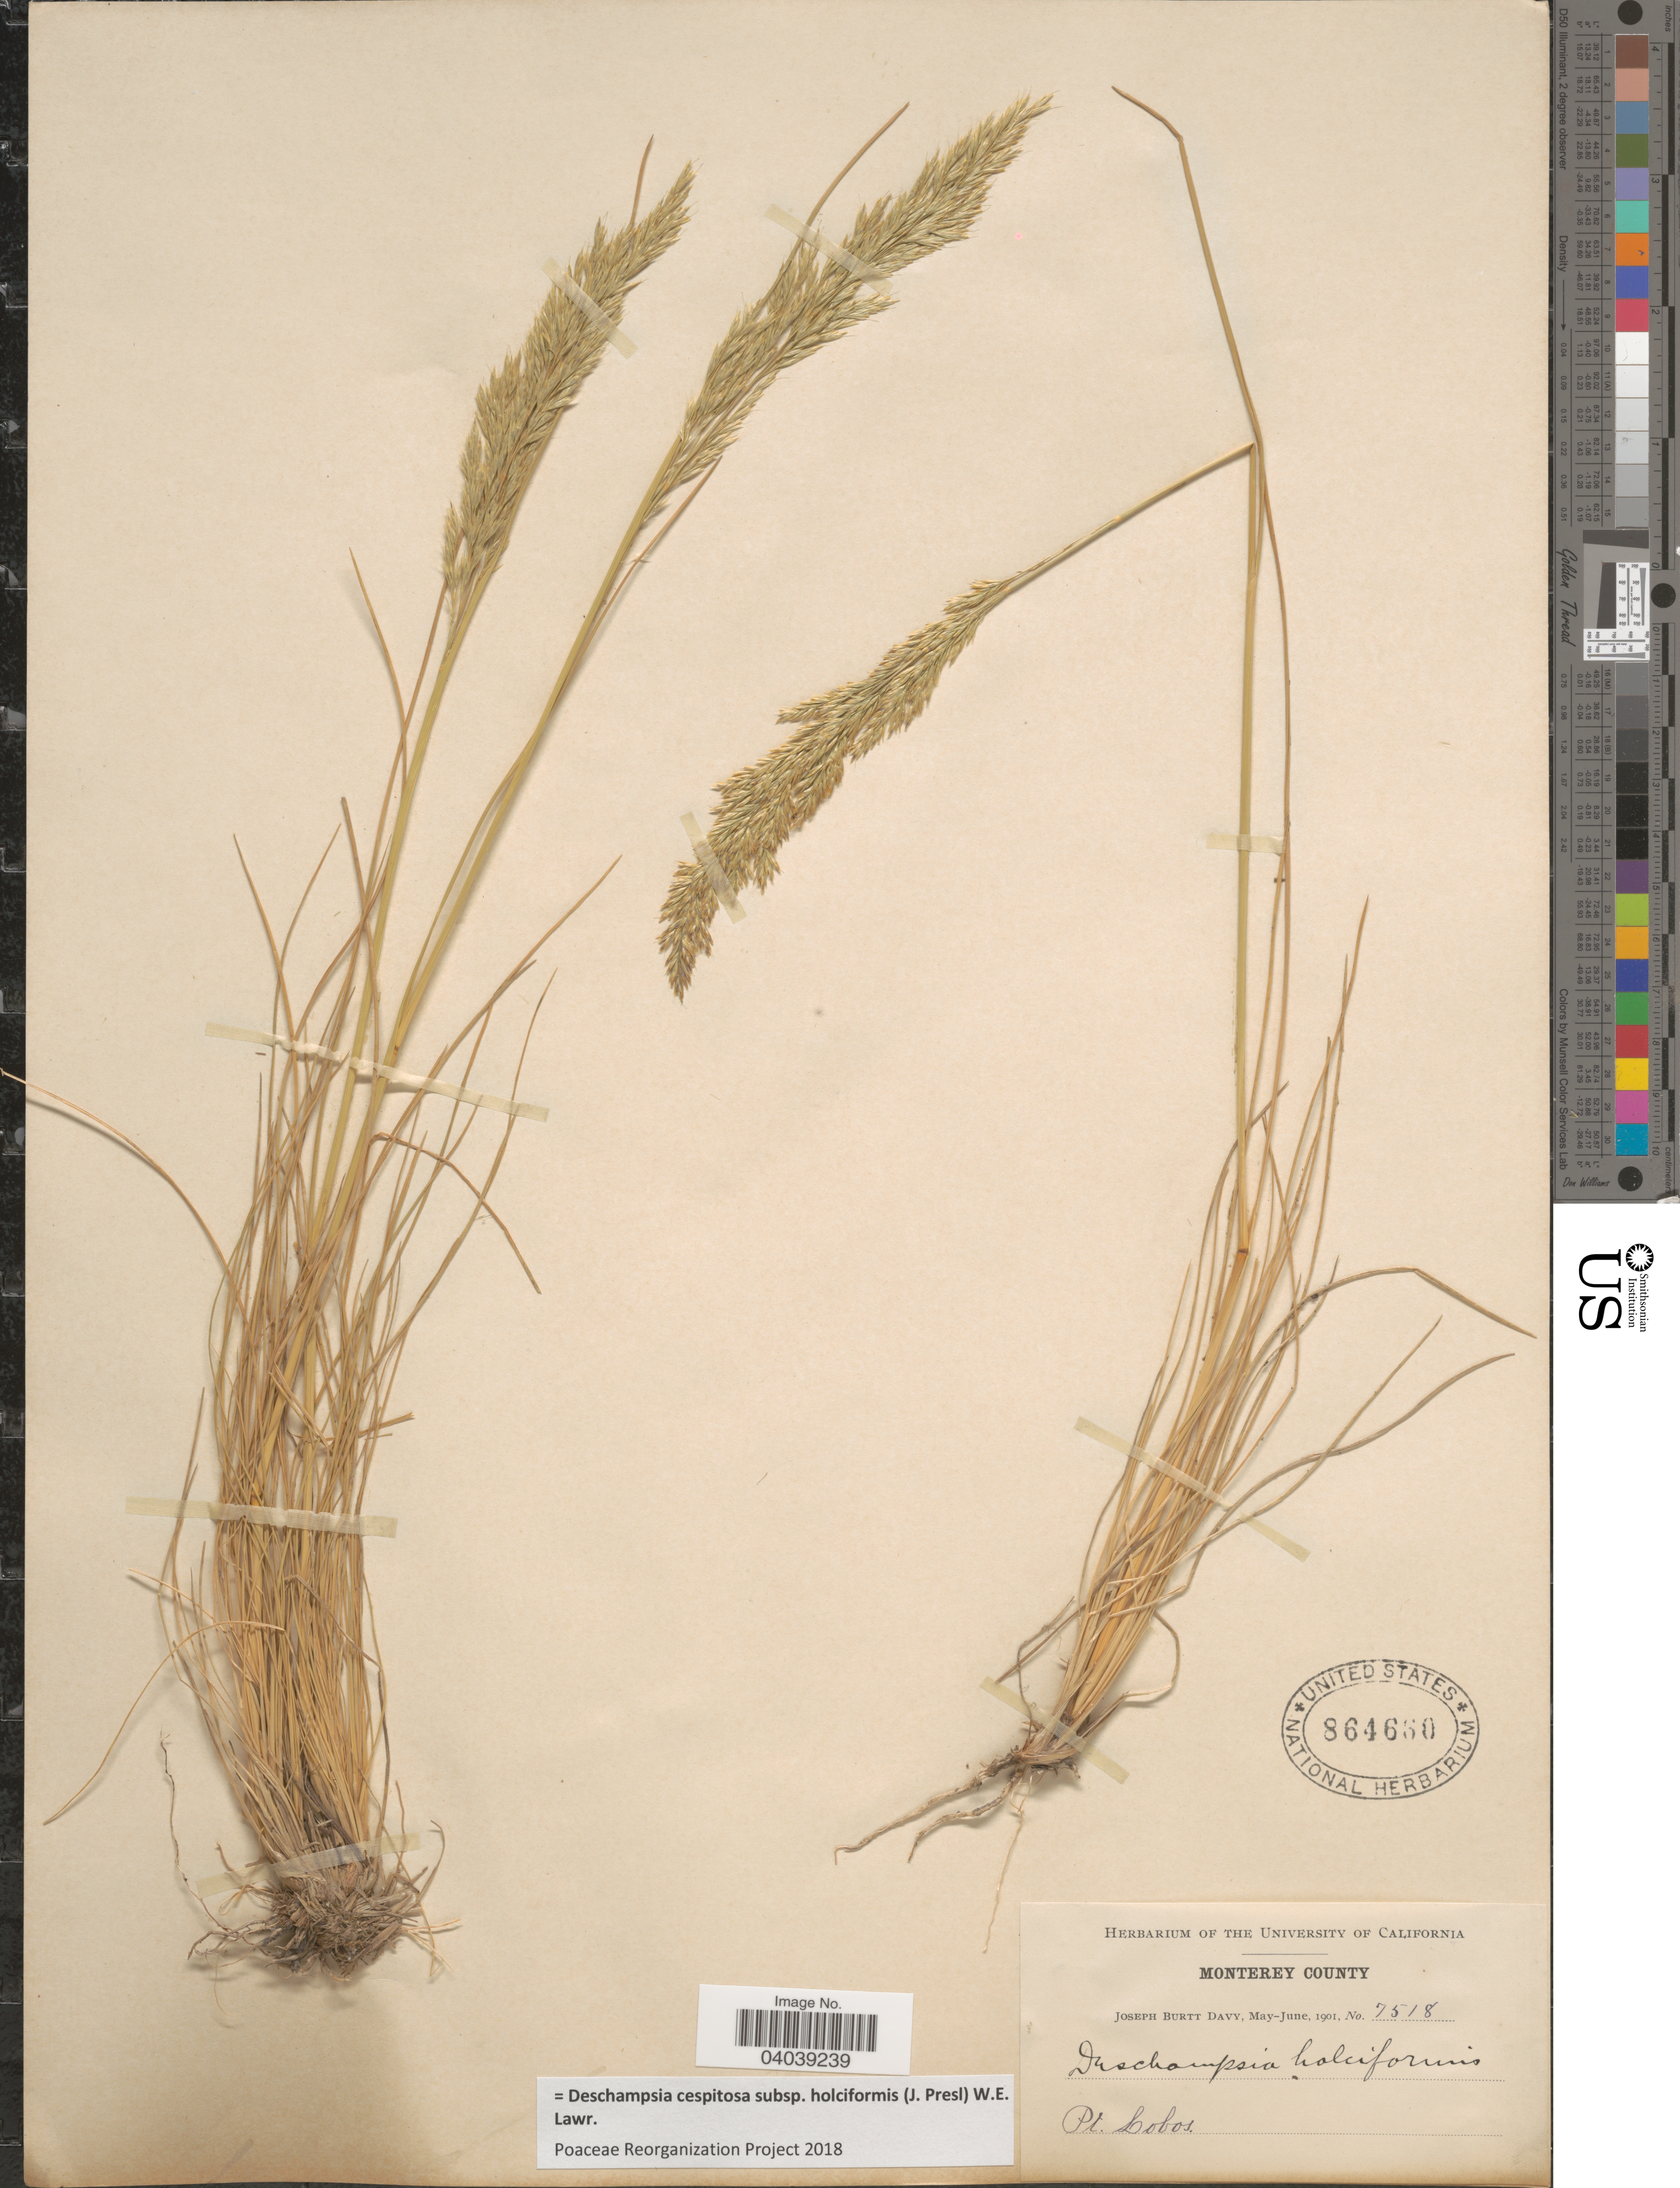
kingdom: Plantae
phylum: Tracheophyta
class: Liliopsida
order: Poales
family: Poaceae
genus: Deschampsia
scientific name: Deschampsia cespitosa subsp. holciformis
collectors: J. Burtt Davy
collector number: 7518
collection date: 1901-05/1901-06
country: United States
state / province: California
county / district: Monterey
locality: Monterey County. Pt. Cobos.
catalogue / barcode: US 864660